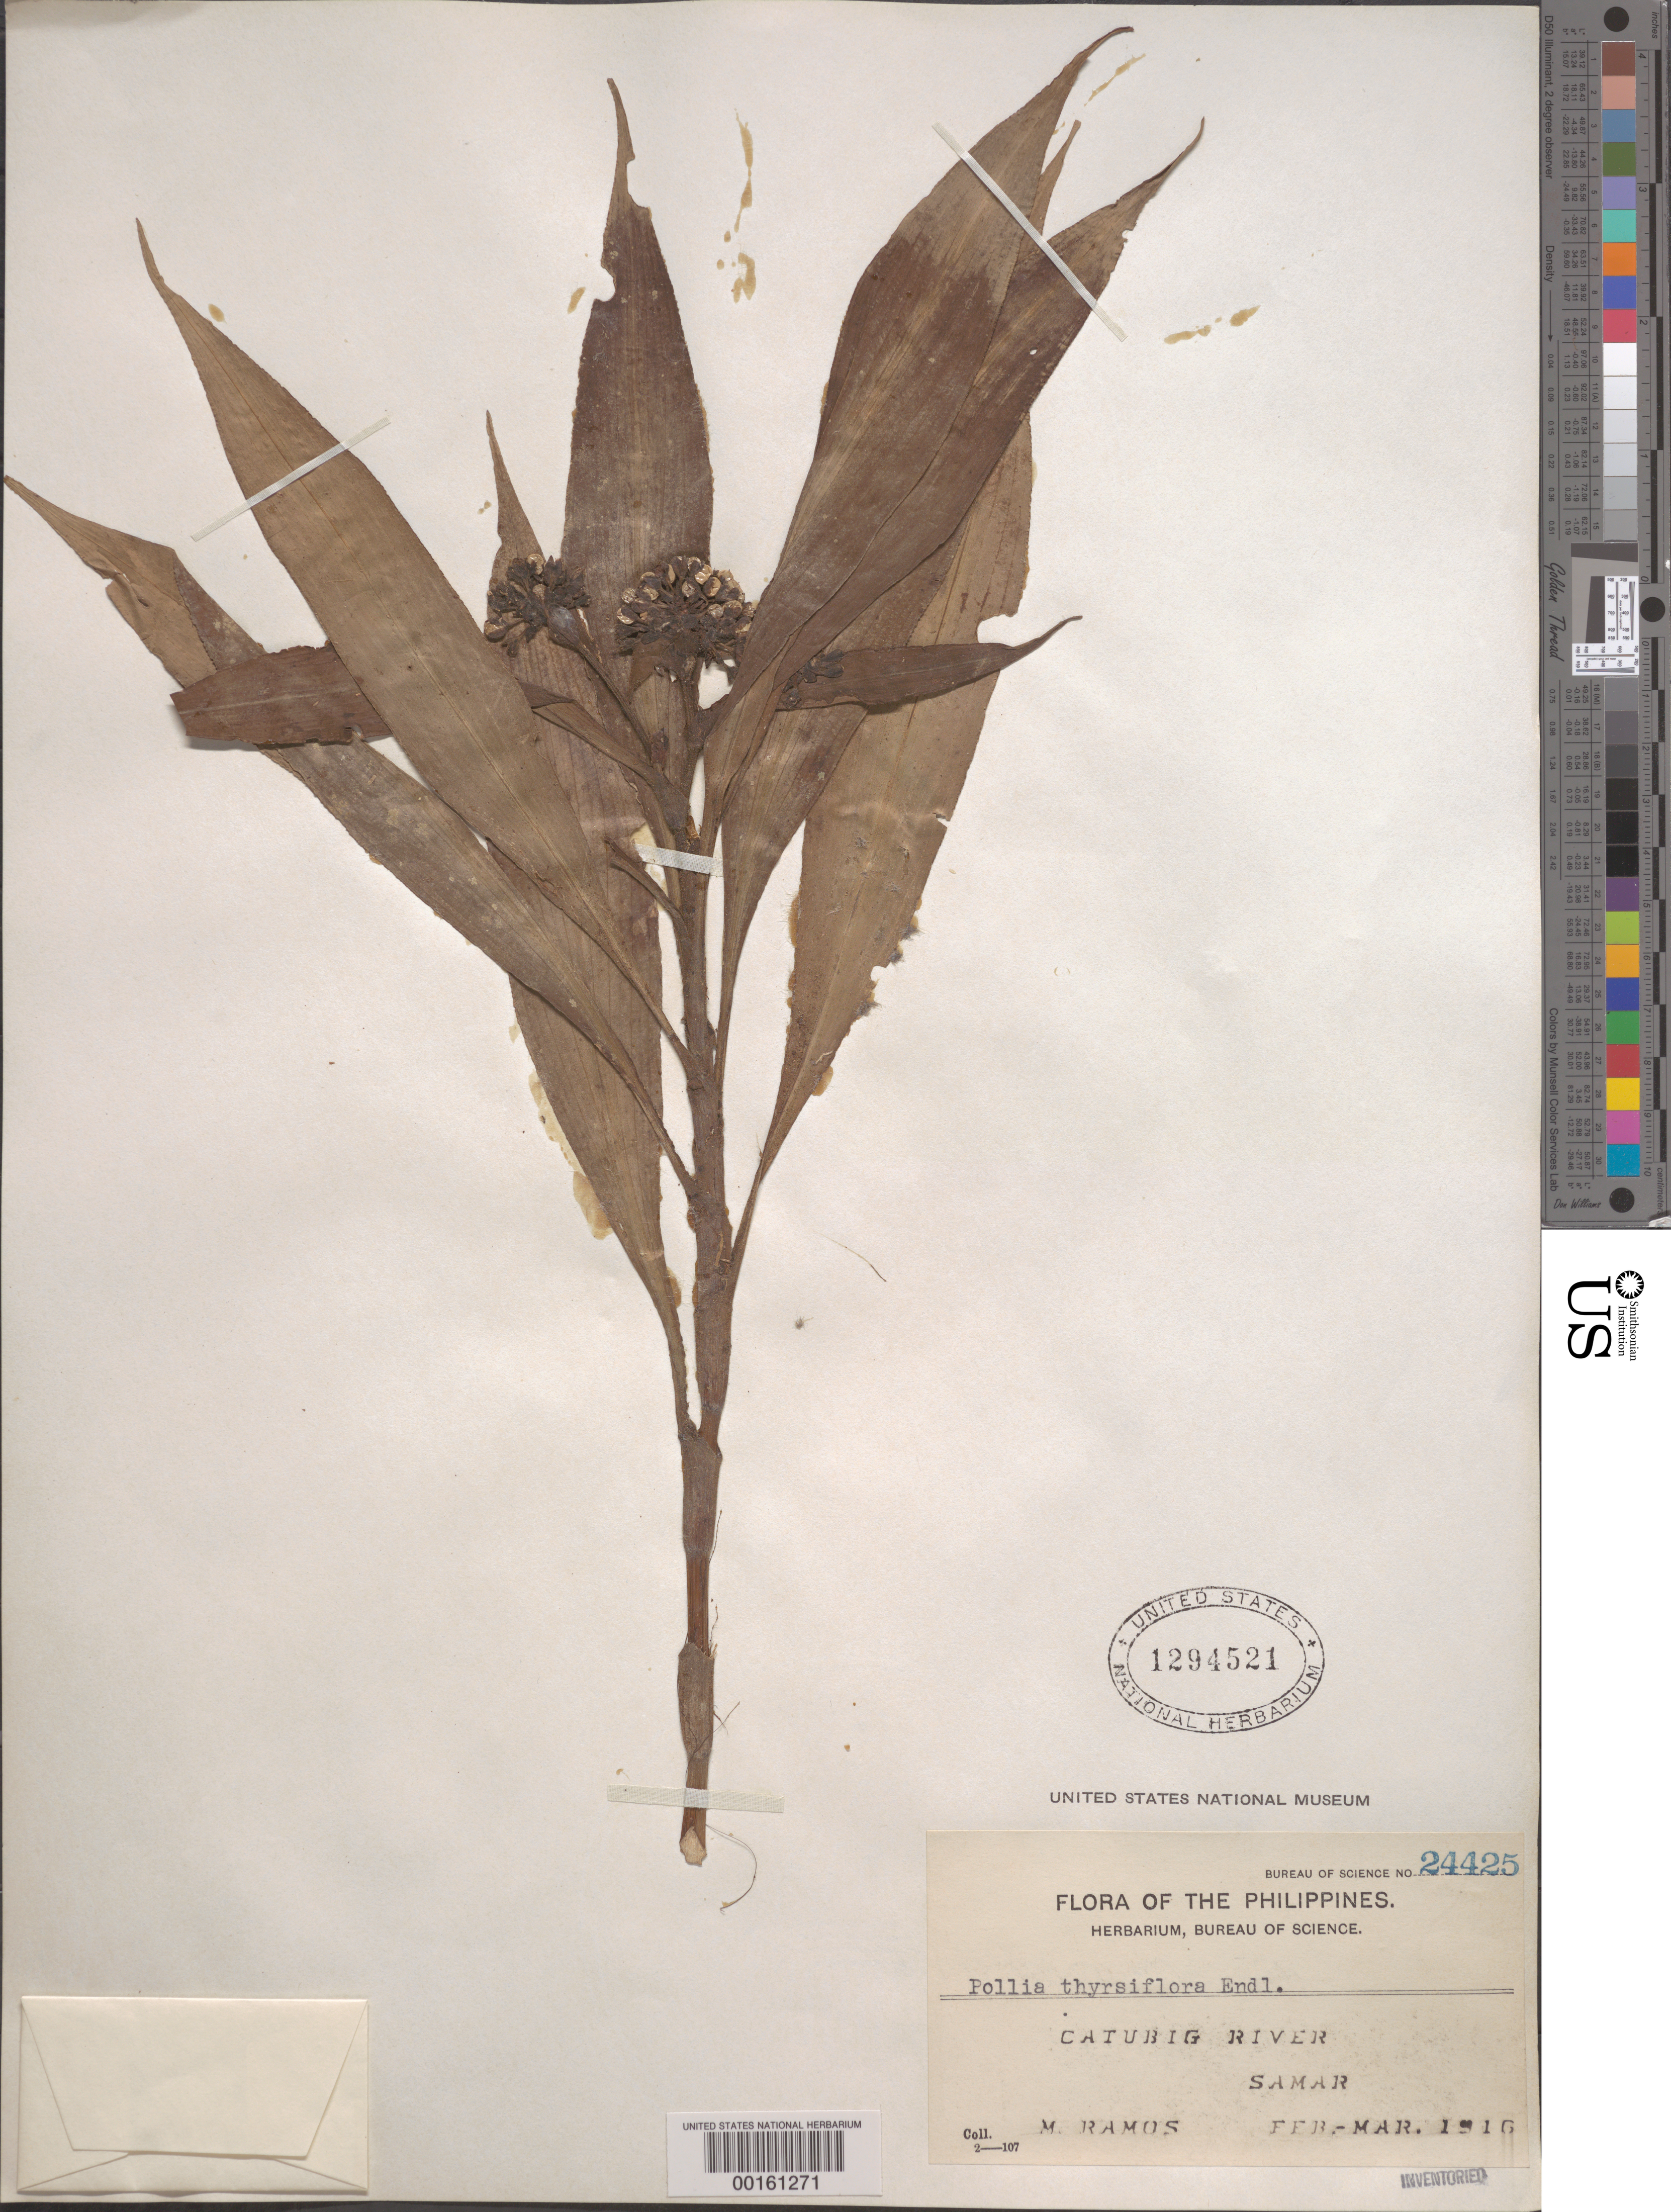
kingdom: Plantae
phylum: Tracheophyta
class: Liliopsida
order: Commelinales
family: Commelinaceae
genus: Pollia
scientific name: Pollia thyrsiflora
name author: (Blume) Steud.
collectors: M. Ramos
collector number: Bur. Sci. 24425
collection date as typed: Feb 1916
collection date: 1916-02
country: Philippines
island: Samar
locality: Catubig river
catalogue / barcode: US 1294521